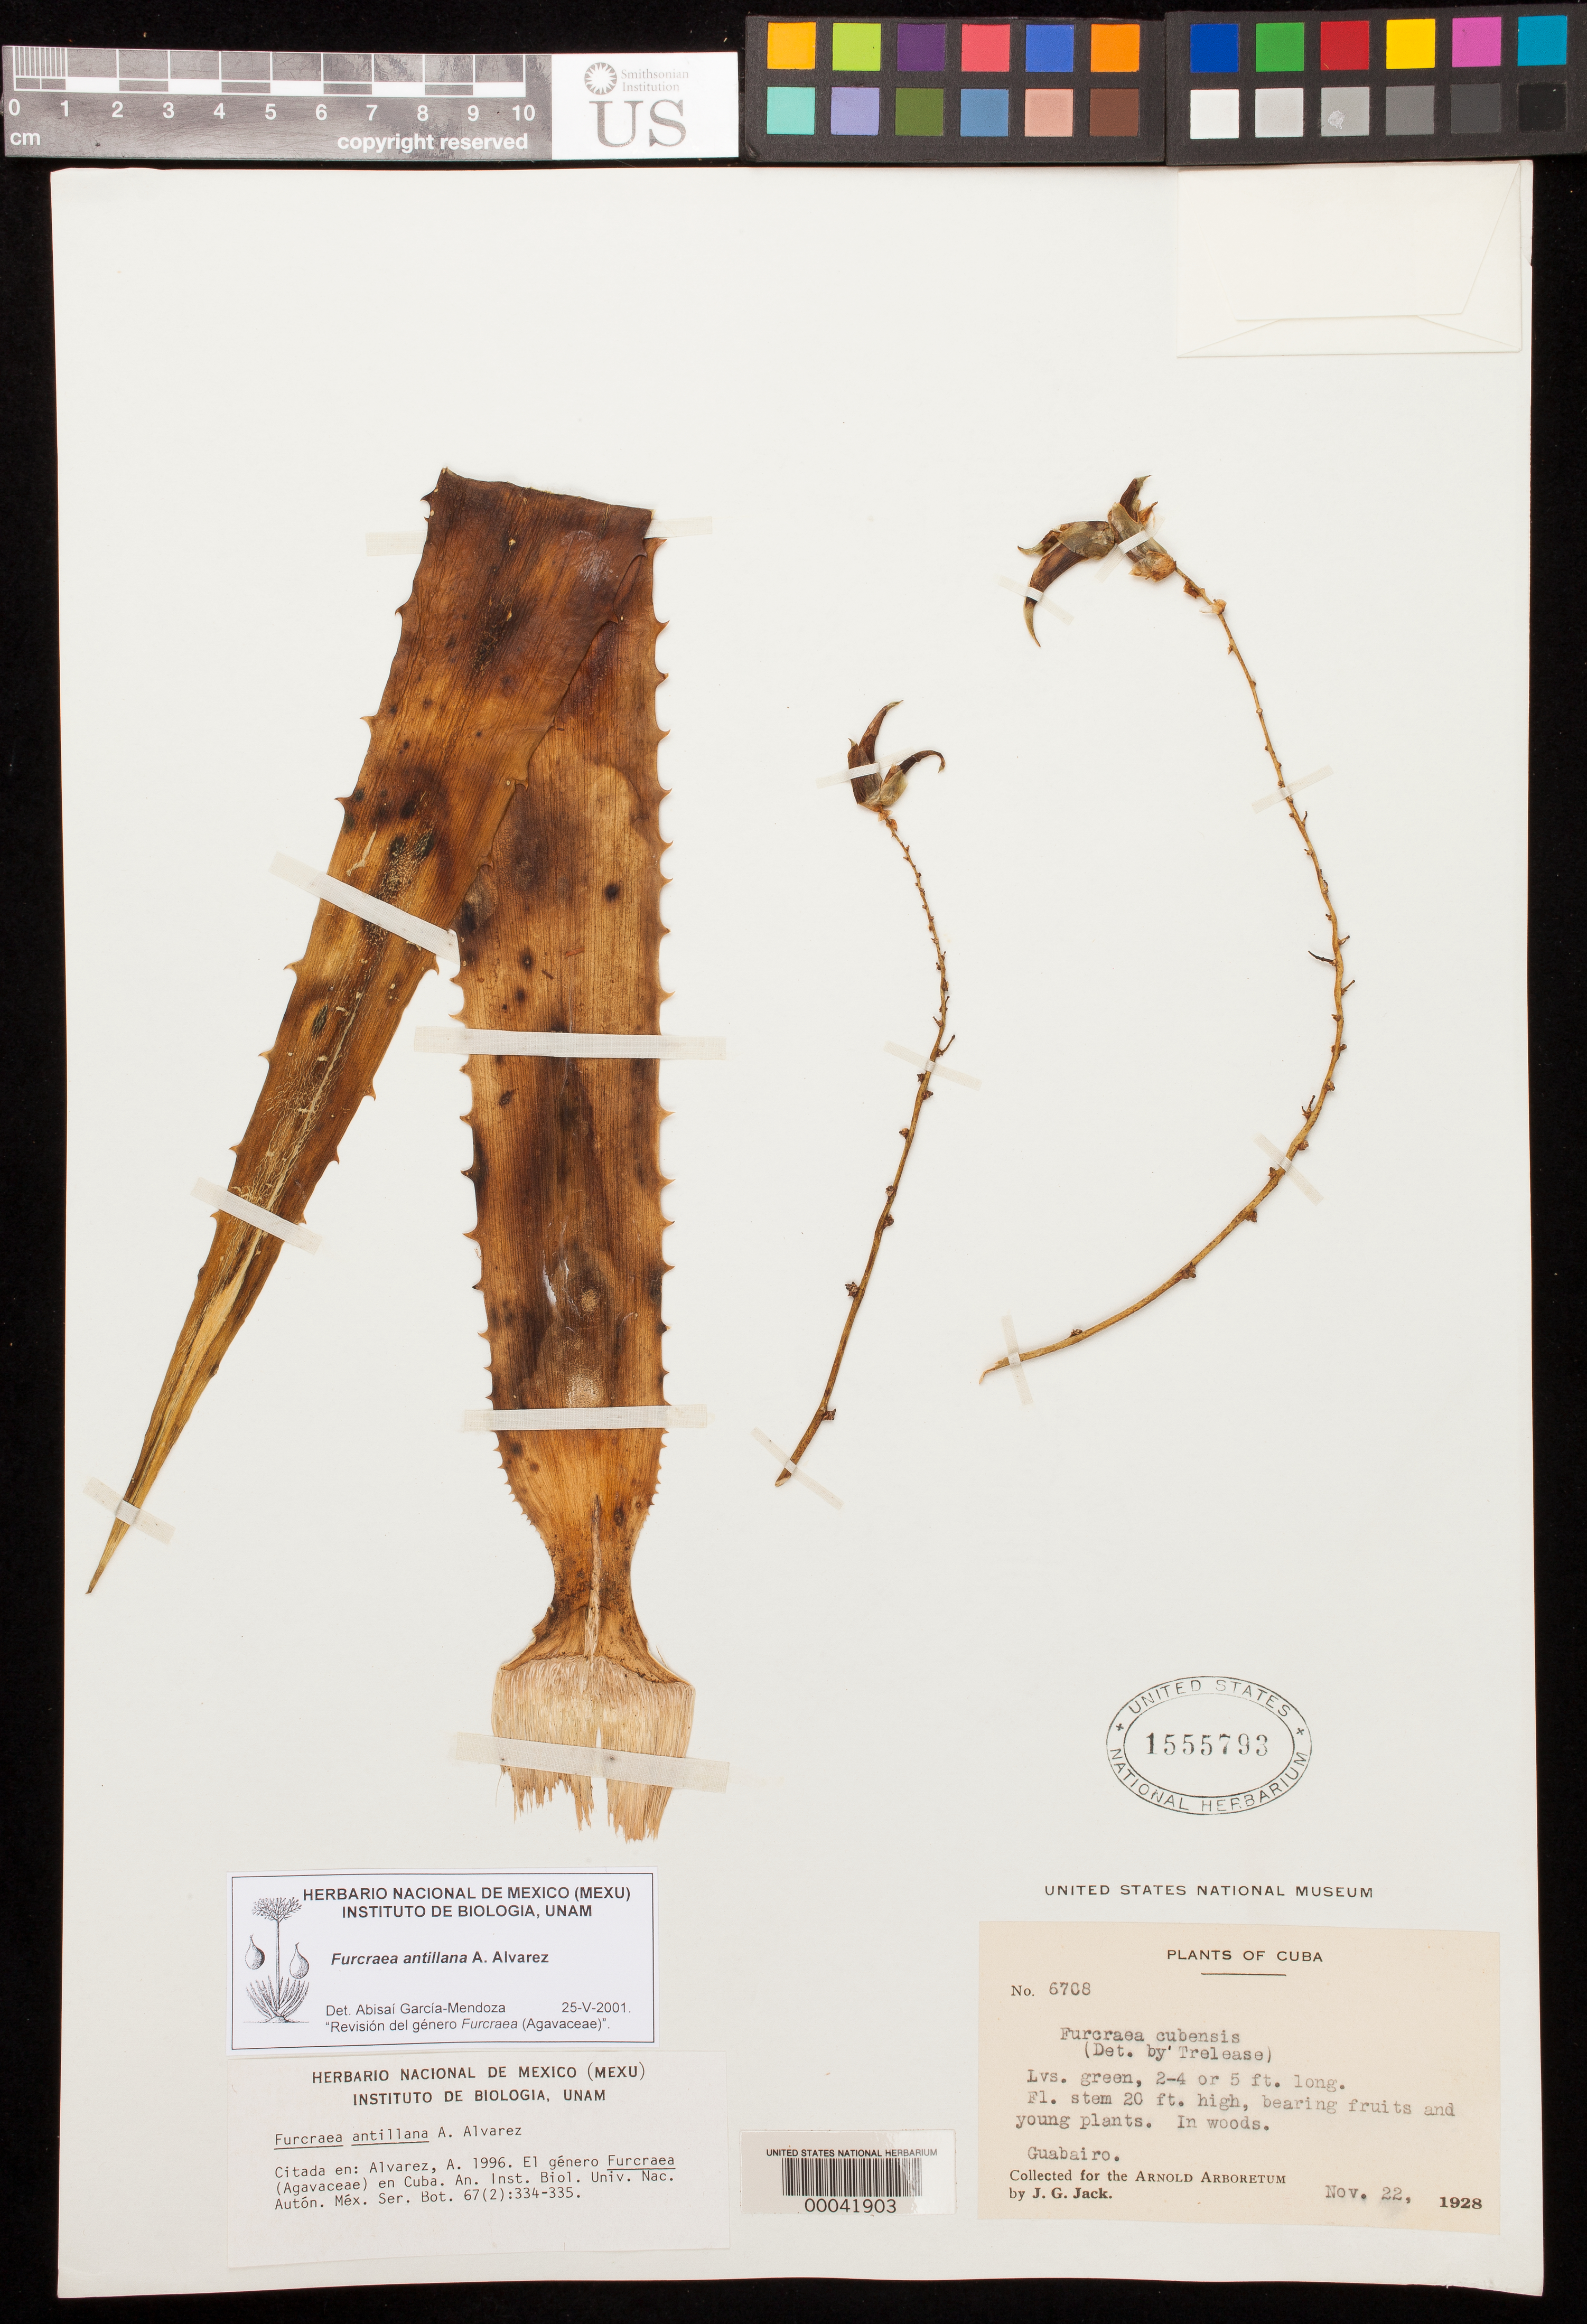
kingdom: Plantae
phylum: Tracheophyta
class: Liliopsida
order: Asparagales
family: Asparagaceae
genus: Furcraea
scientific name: Furcraea antillana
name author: A. Alvarez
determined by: García-Mendoza, A.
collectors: J. G. Jack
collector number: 6708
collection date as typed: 22 Nov 1928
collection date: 1928-11-22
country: Cuba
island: Greater Antilles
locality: Guabairo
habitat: Woods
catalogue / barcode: US 1555793